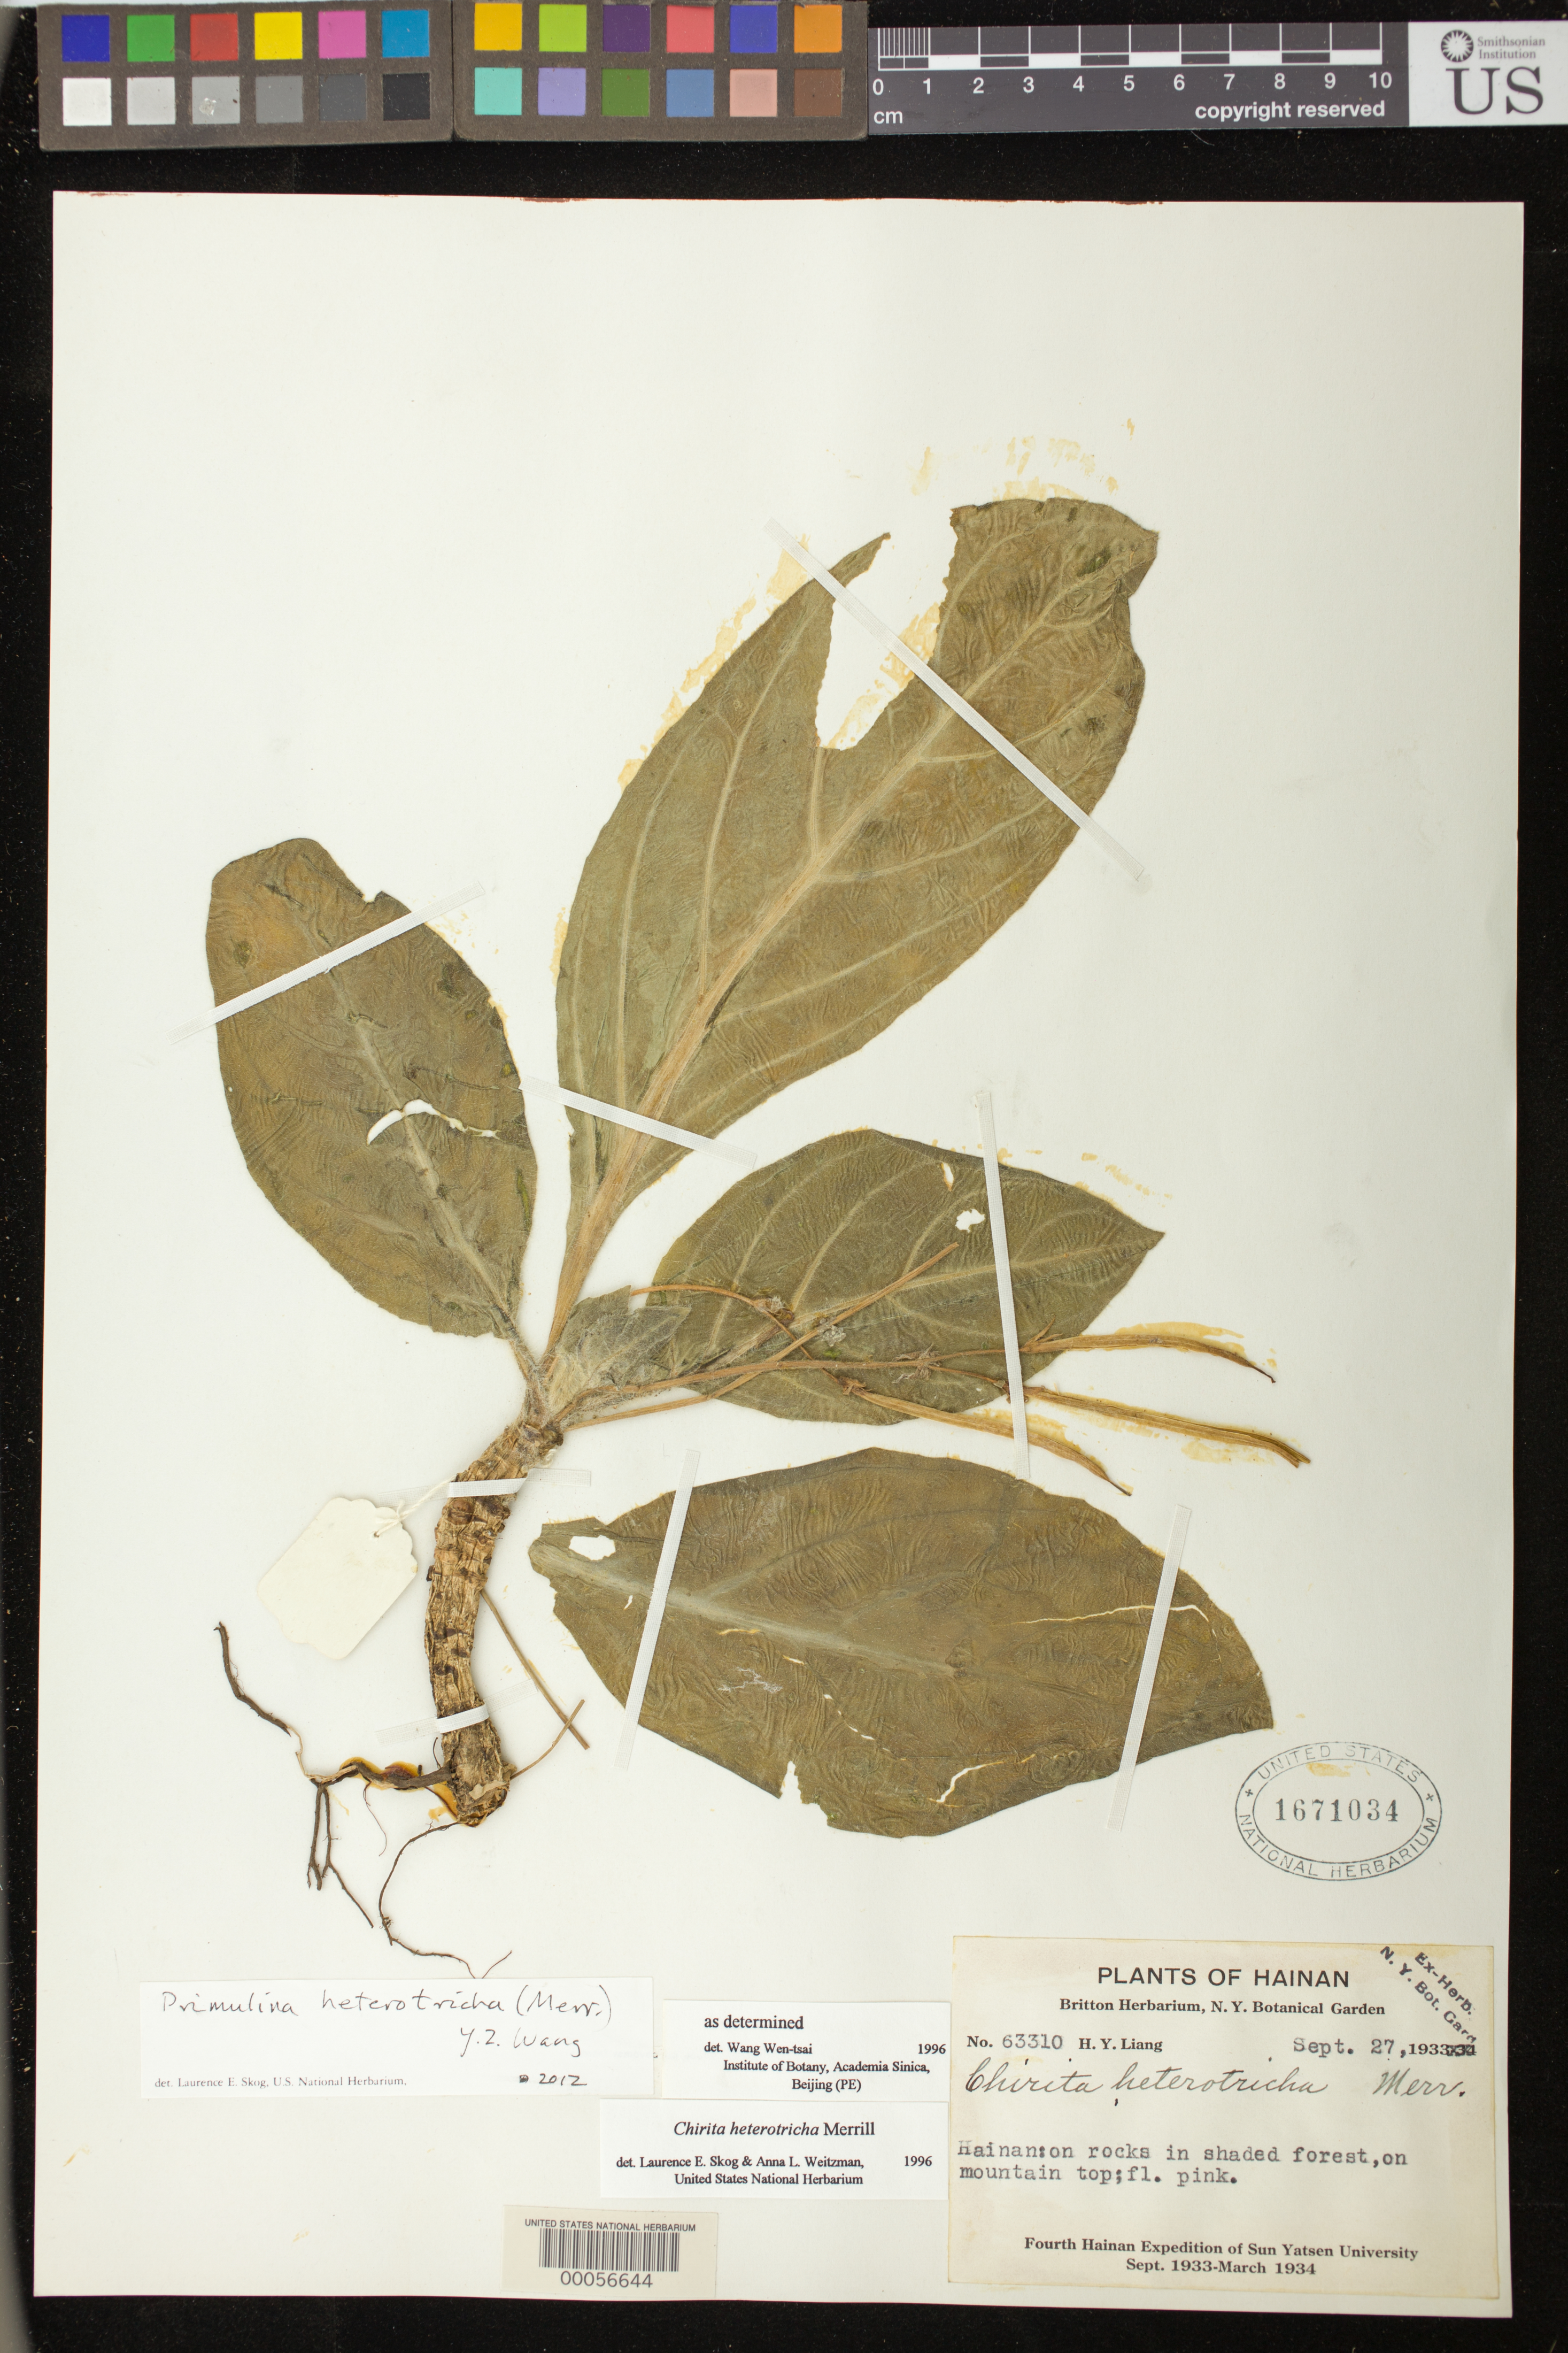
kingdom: Plantae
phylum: Tracheophyta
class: Magnoliopsida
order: Lamiales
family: Gesneriaceae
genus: Primulina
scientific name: Primulina heterotricha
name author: (Merr.) Y. Dong & Y.Z. Wang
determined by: Skog, Laurence E.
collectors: H. Y. Liang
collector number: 63310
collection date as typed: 27 Sep 1933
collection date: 1933-09-27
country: China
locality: Hainan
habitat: On rocks in shaded forest on mountain top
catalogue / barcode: US 1671034